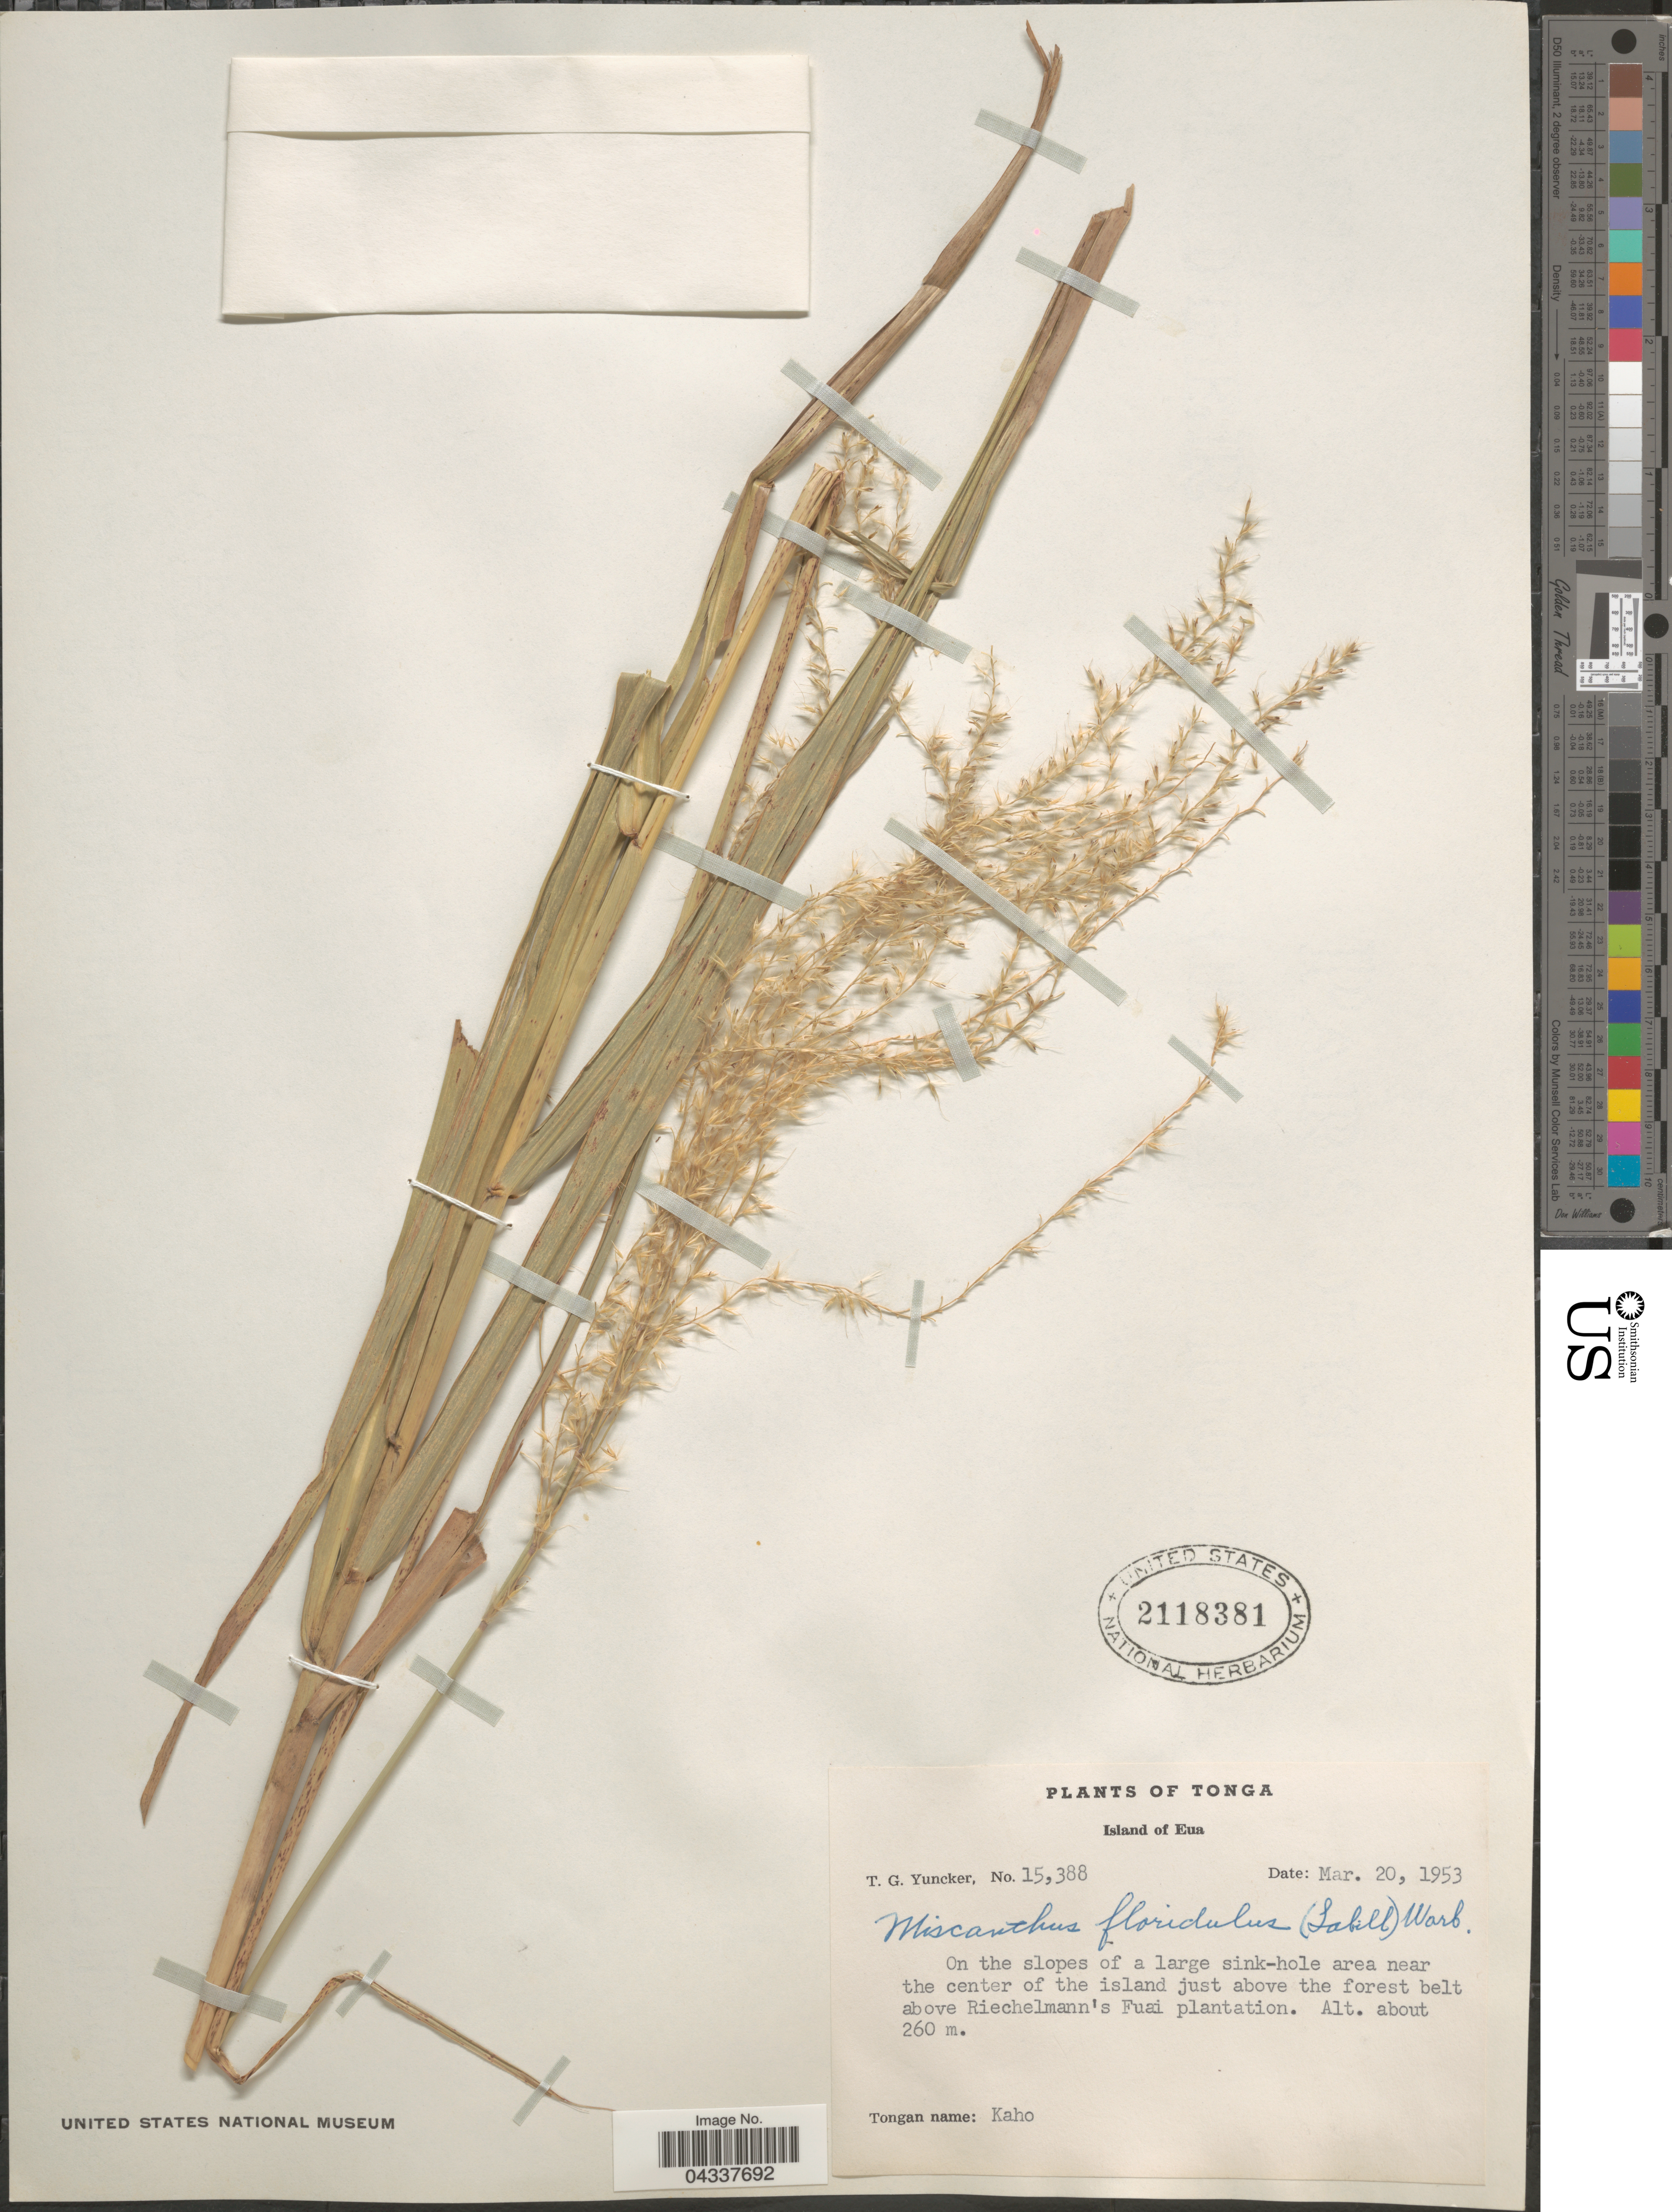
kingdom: Plantae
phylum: Tracheophyta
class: Liliopsida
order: Poales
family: Poaceae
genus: Miscanthus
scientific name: Miscanthus floridulus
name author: (Labill.) Warb.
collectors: T. G. Yuncker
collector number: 15388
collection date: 1953-03-20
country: Tonga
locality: Island of Eua. On the slopes of a large sink-hole area near the center of the island just above the forest belt above Richelmann's Fuai plantation.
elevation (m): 260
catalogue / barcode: US 2118381